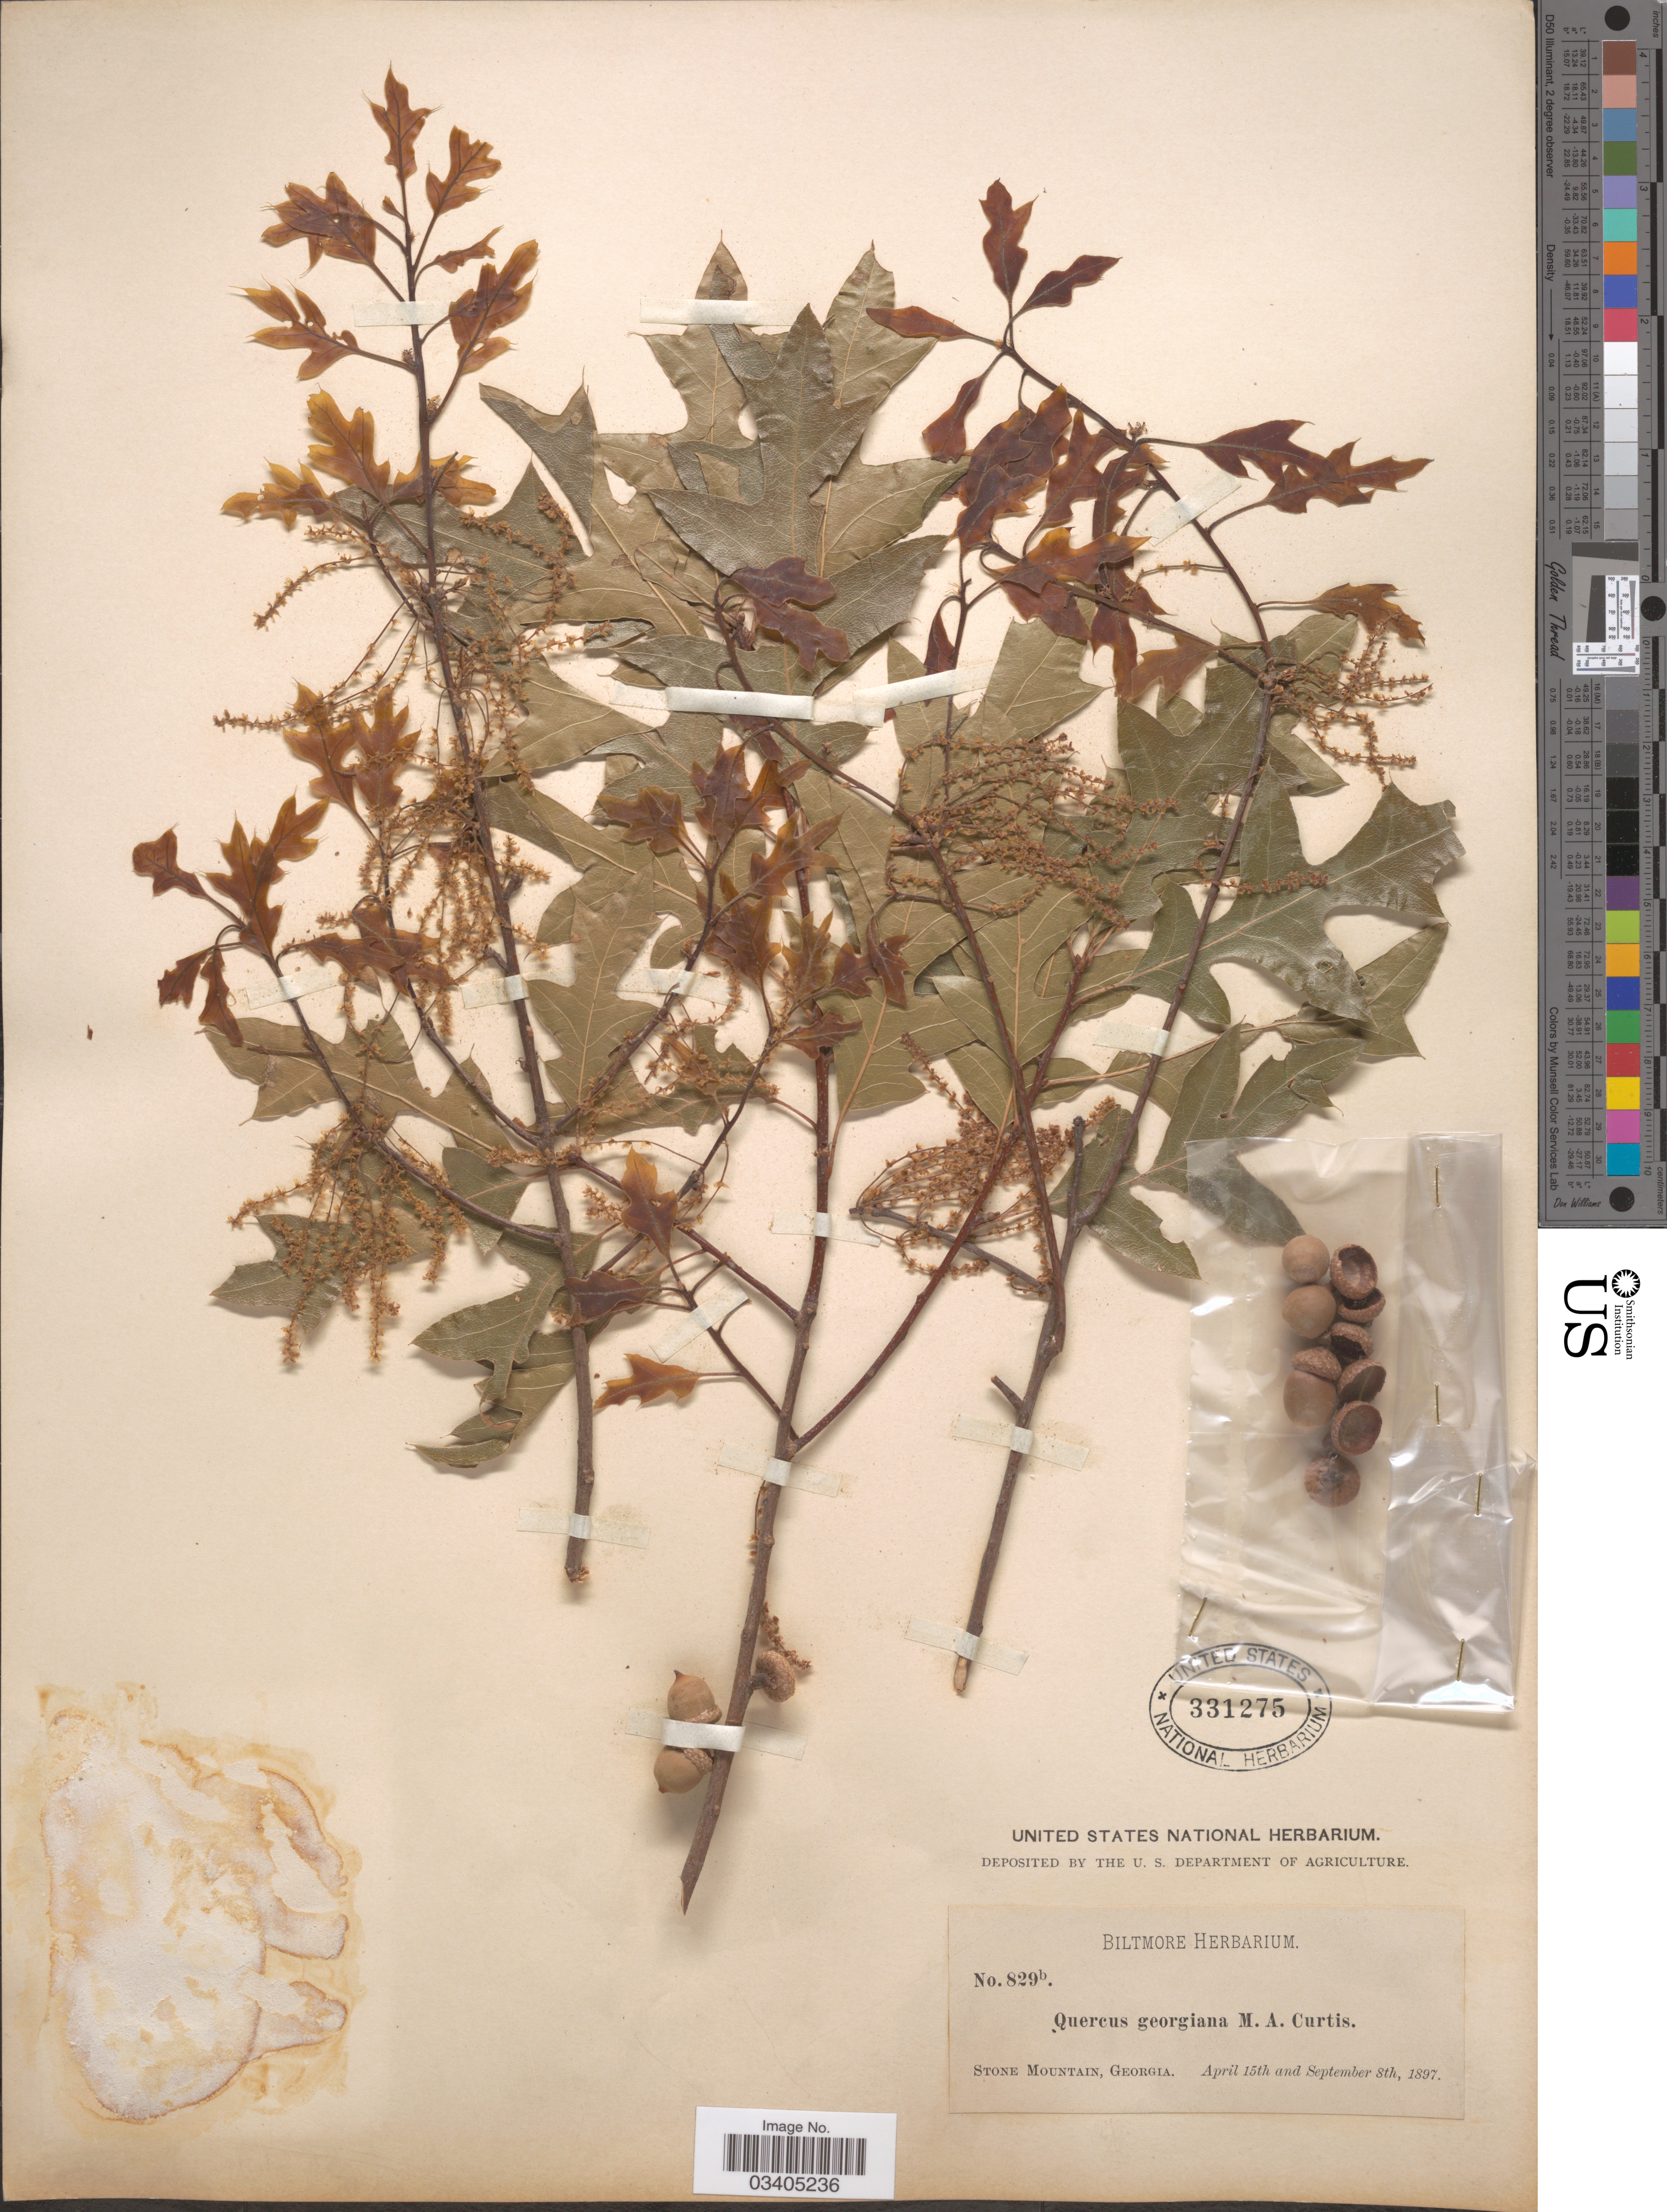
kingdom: Plantae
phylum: Tracheophyta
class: Magnoliopsida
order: Fagales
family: Fagaceae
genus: Quercus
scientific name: Quercus georgiana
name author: M.A. Curtis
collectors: ex herb. Biltmore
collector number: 829b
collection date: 1897-04-15/1897-09-08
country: United States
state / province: Georgia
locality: Stone Mountain.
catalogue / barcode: US 331275